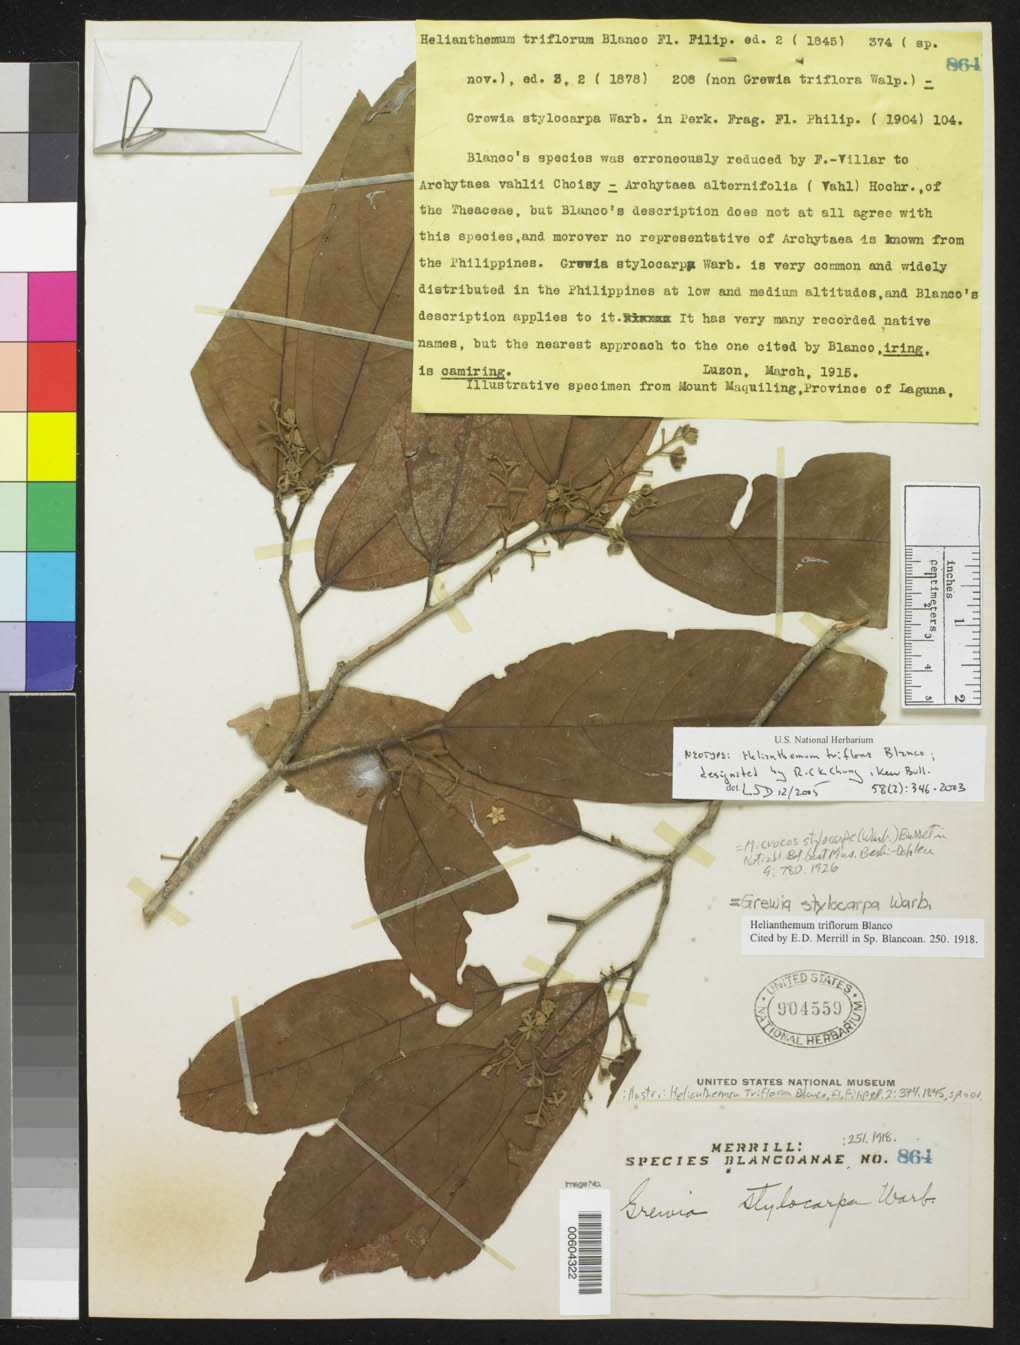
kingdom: Plantae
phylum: Tracheophyta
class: Magnoliopsida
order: Malvales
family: Cistaceae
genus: Helianthemum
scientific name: Helianthemum triflorum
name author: Blanco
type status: Neotype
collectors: E. D. Merrill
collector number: Sp. Blancoan. 0864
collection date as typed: Mar 1915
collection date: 1915-03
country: Philippines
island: Luzon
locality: Mount Maquiling.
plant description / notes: Current determination as cited by Chung, 2003.; Specimen with original typewritten notes by Merrill attached. Cited by E.D. Merrill in Sp. Blancoan. 250 (1918).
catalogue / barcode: US 904559